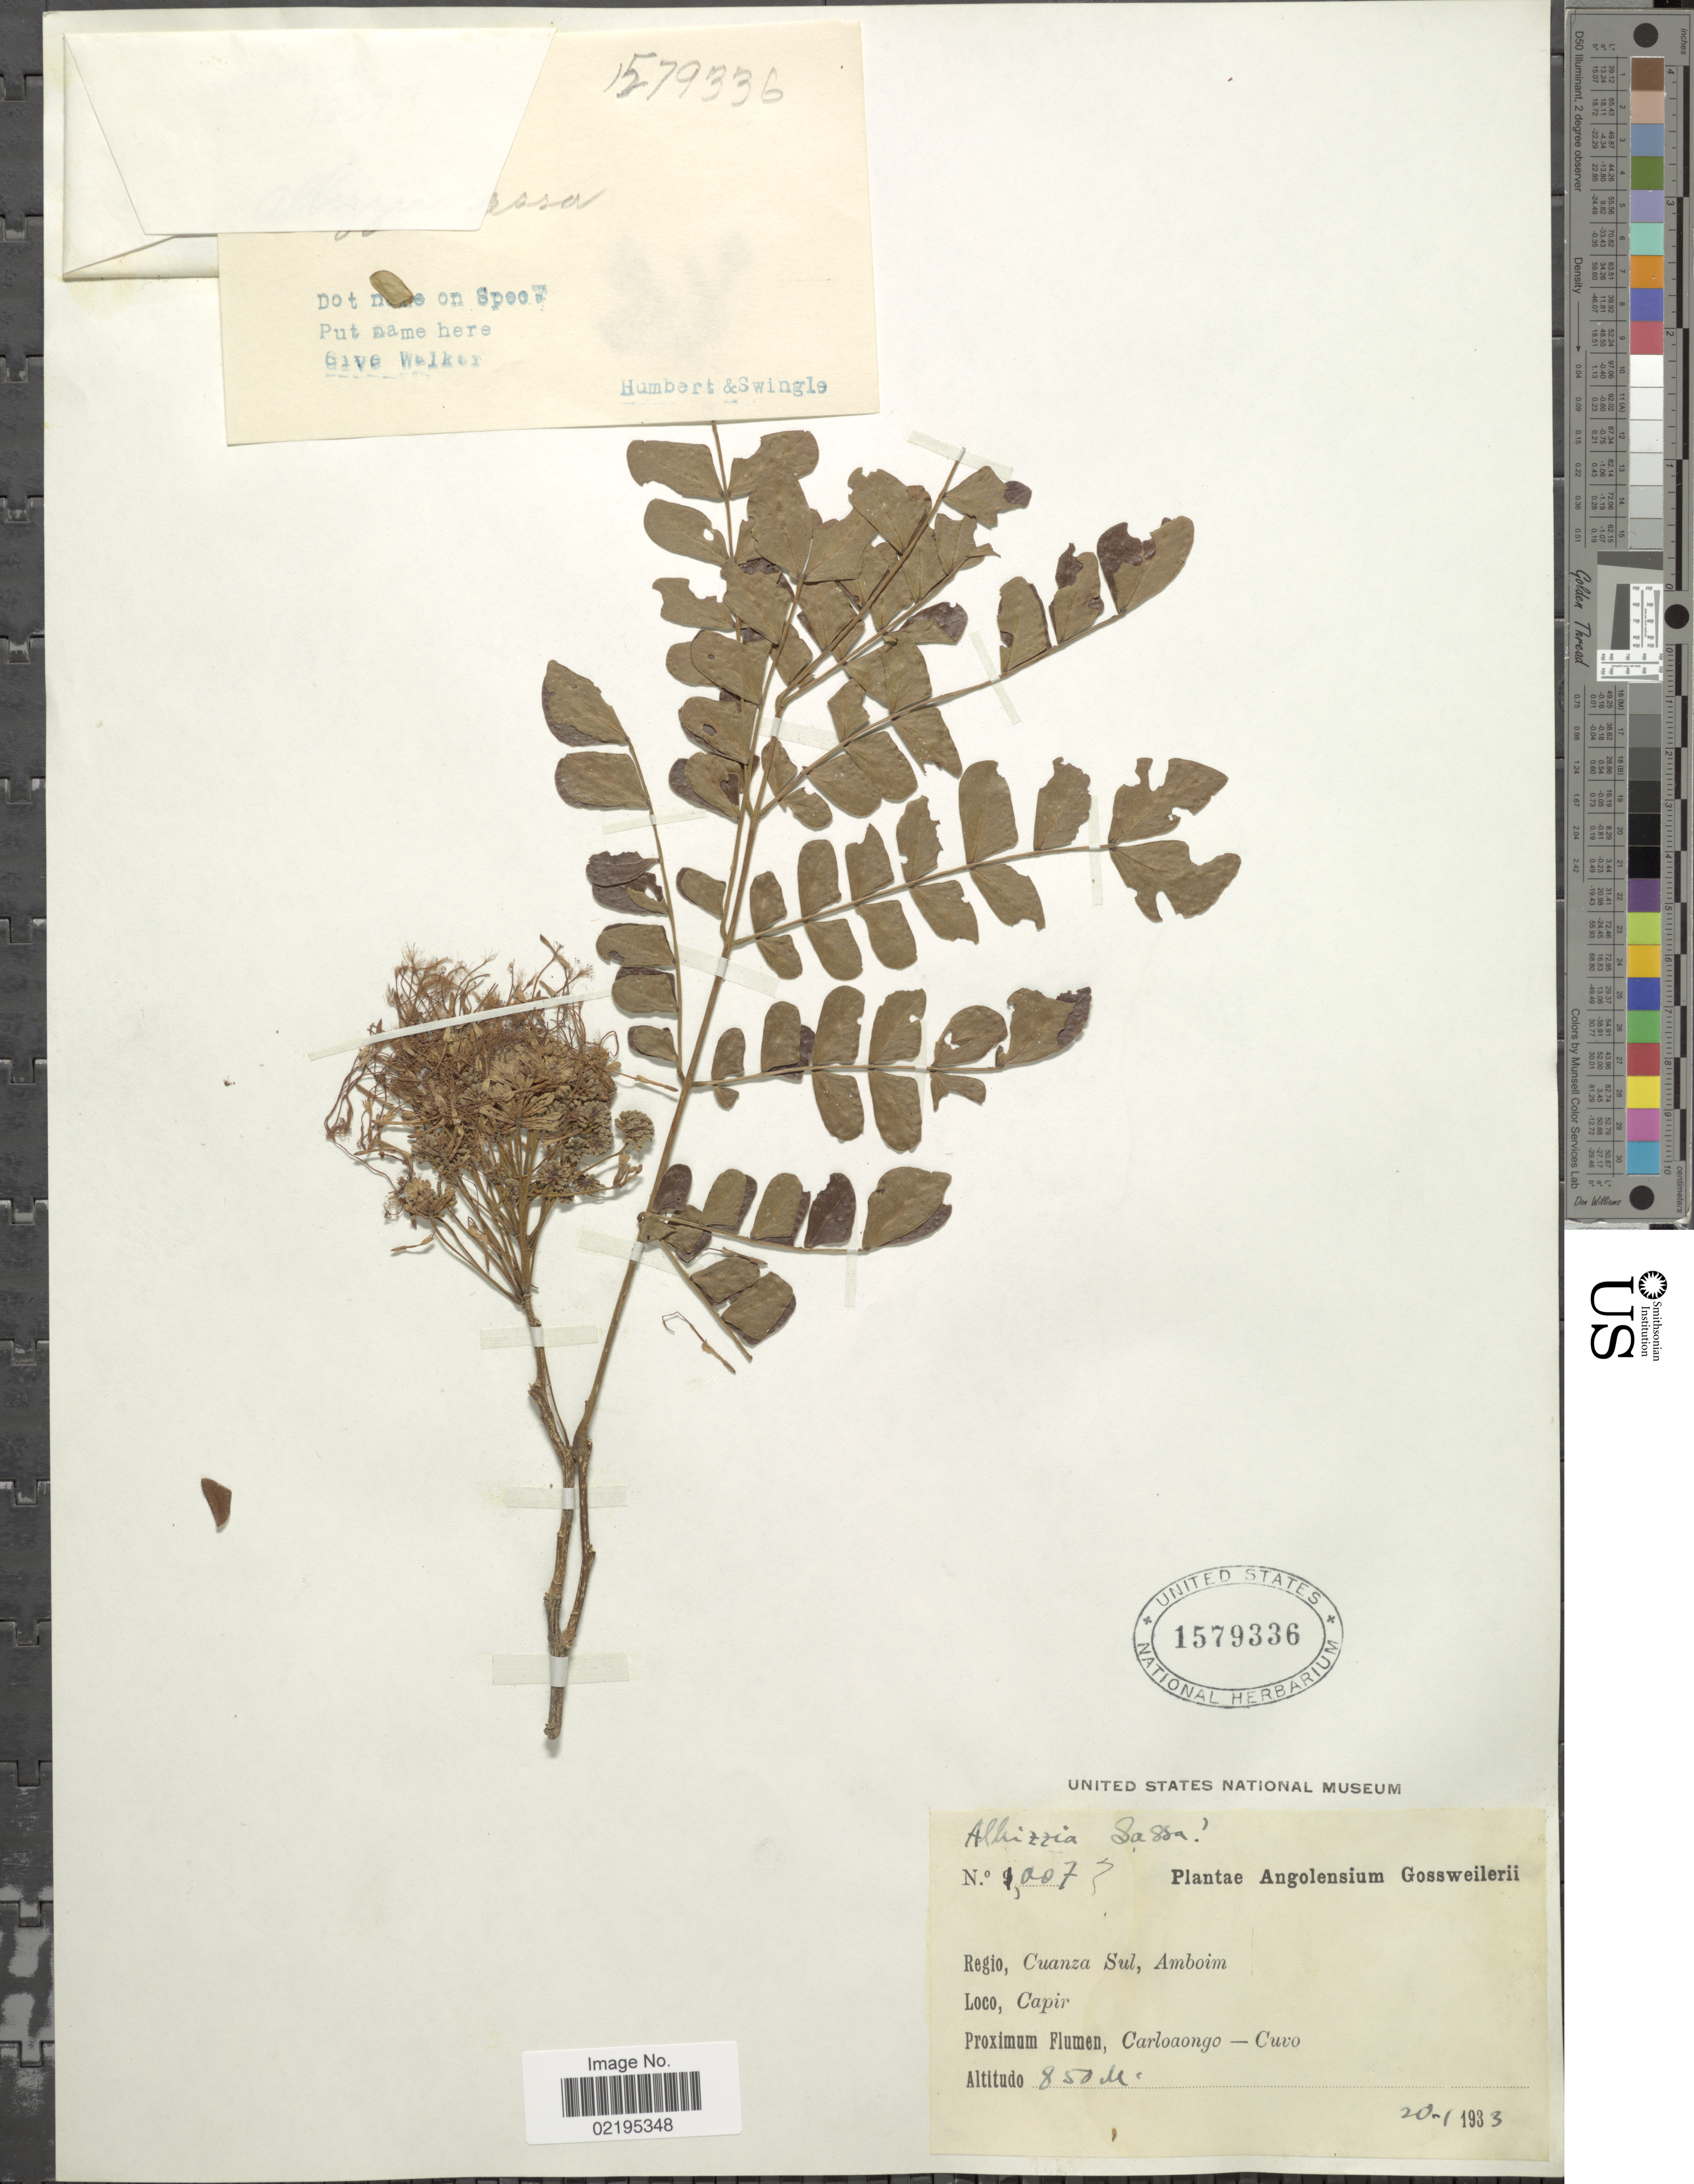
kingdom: Plantae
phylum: Tracheophyta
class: Magnoliopsida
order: Fabales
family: Fabaceae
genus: Albizia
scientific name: Albizia sassa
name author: (Willd.) J.F. Macbr.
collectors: -. Gossweiler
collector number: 1007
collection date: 1983-01-20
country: Angola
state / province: Cuanza Sul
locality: Amboim, Capir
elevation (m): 850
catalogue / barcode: US 1579336